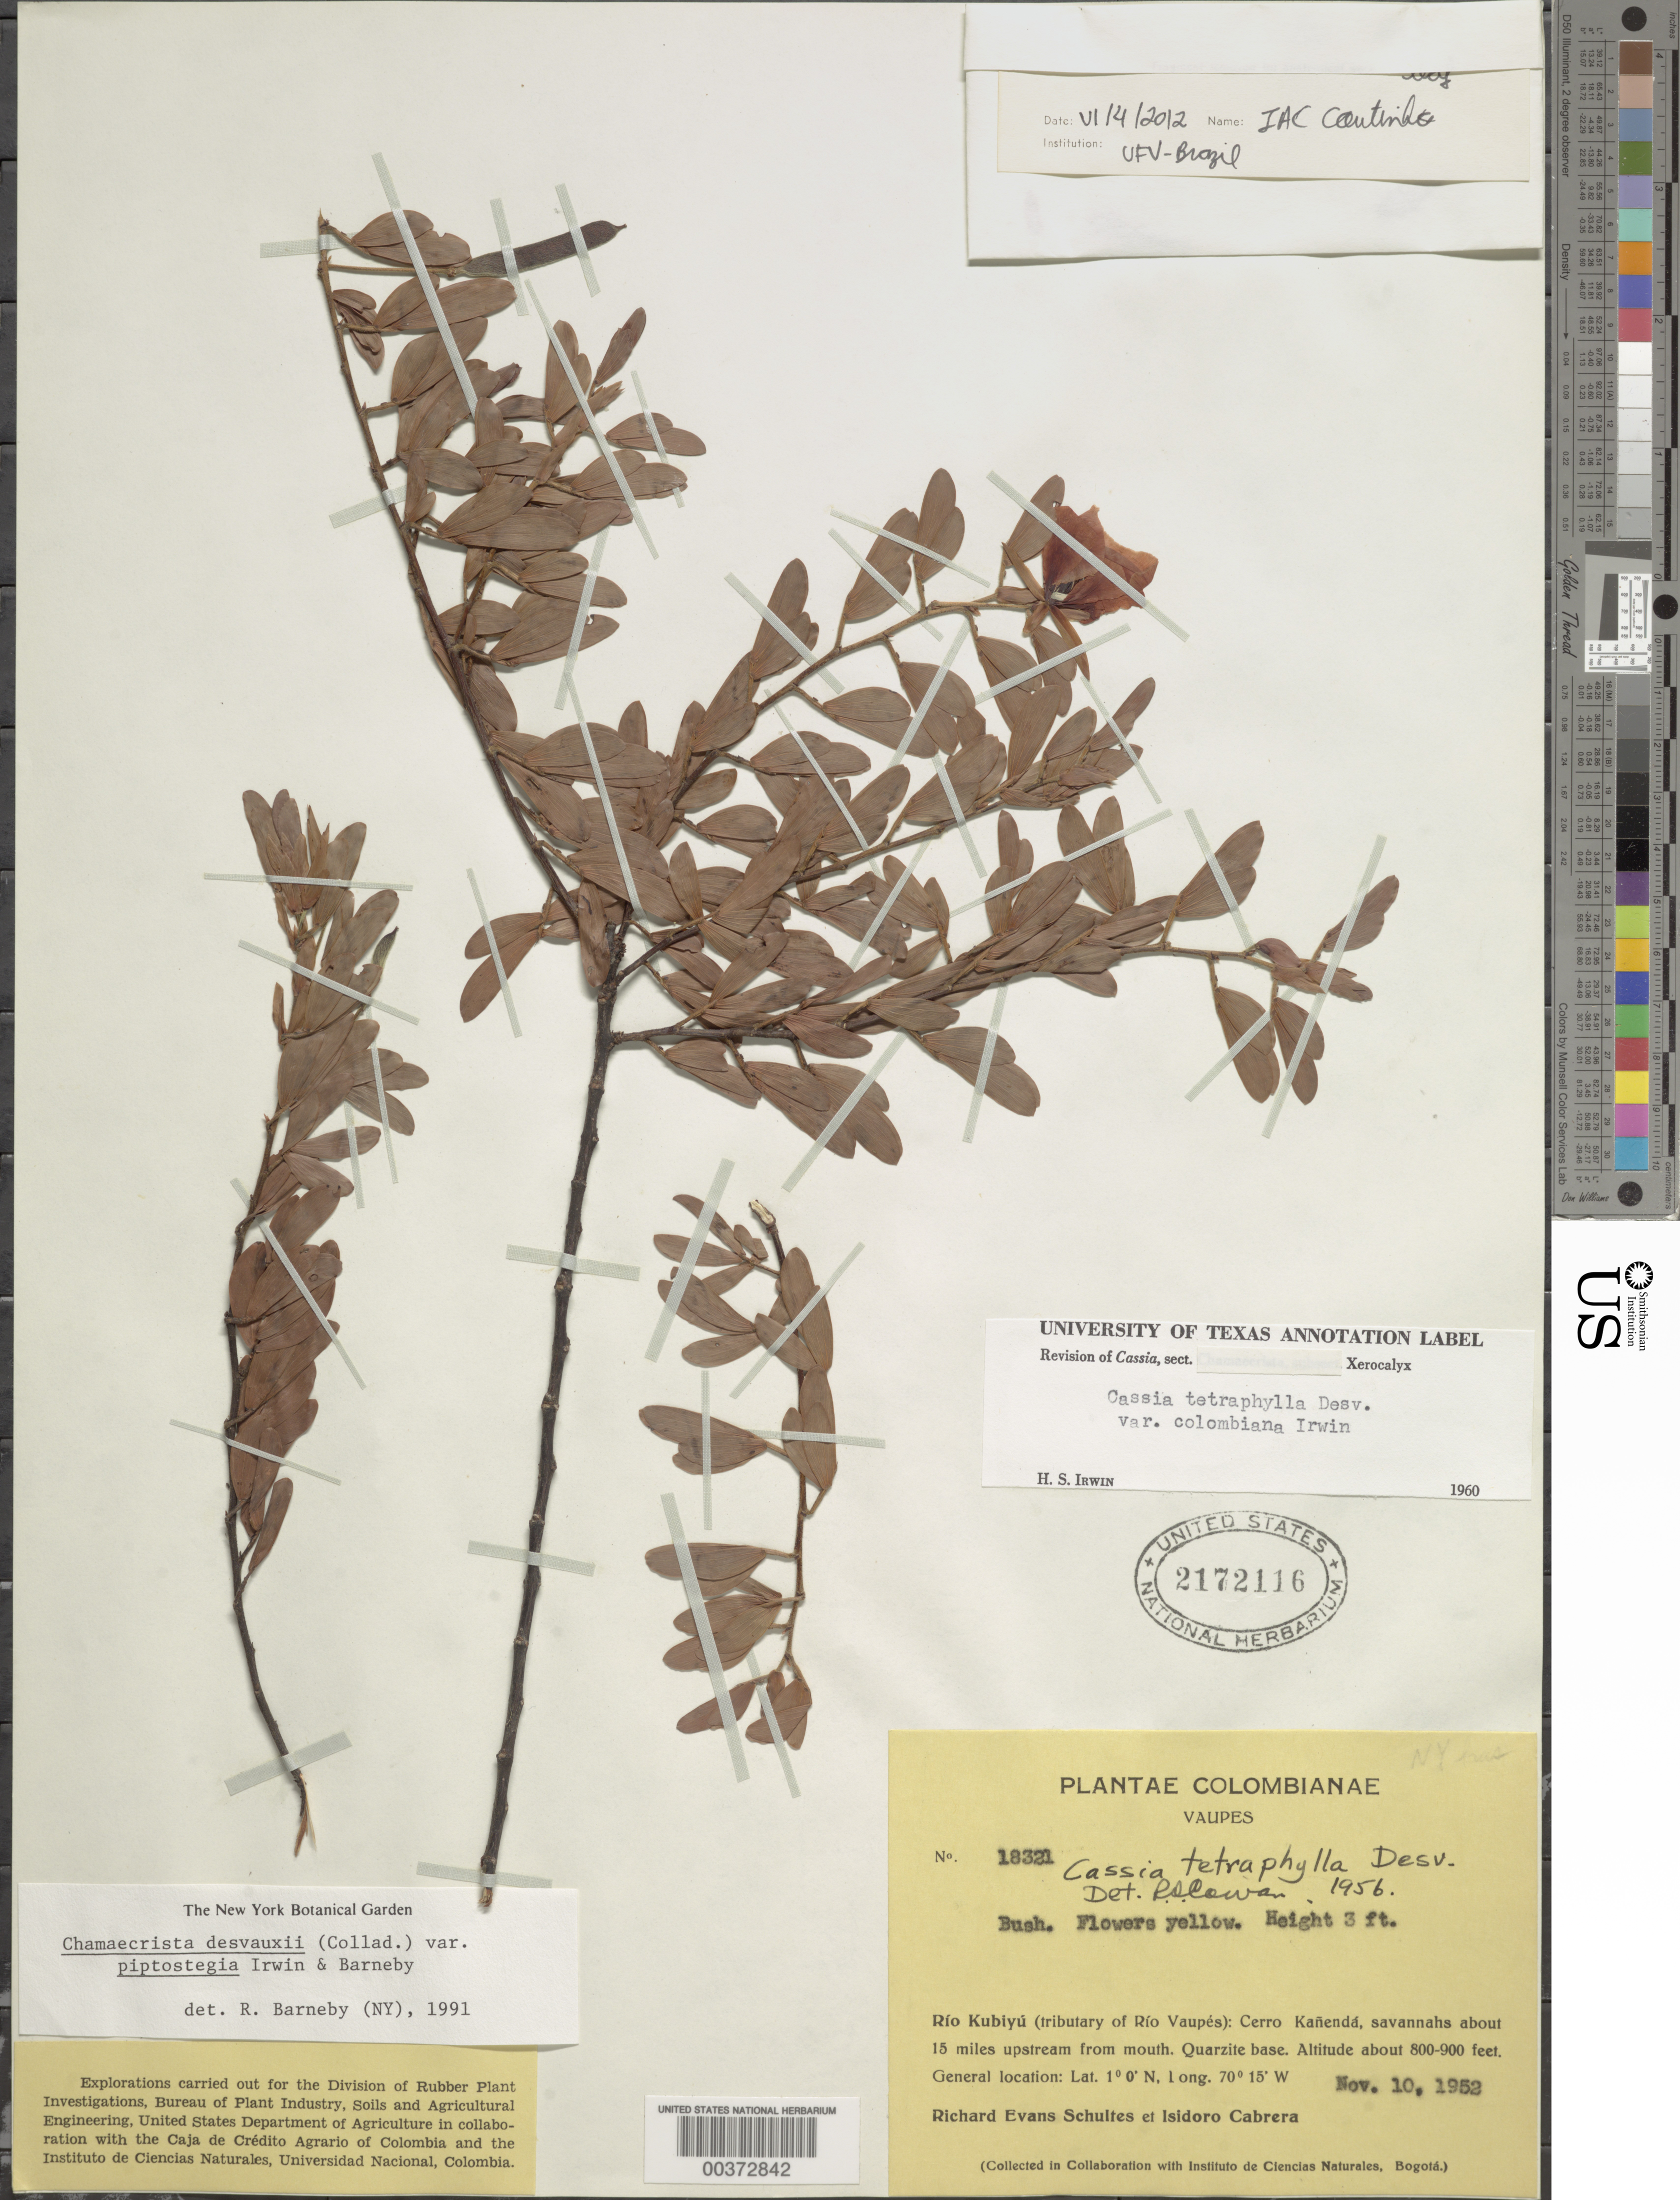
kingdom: Plantae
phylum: Tracheophyta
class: Magnoliopsida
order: Fabales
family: Fabaceae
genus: Chamaecrista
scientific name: Chamaecrista desvauxii var. piptostegia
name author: H.S. Irwin & Barneby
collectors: R. E. Schultes & I. Cabrera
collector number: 18321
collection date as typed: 10 Nov 1952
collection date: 1952-11-10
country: Colombia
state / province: Vaupés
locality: Rio Kubiyu, tributary of Rio Vaupes; Cerro Kanenda, 15 mi upstream from mouth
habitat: Savannas; quarzite base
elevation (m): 244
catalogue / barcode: US 2172116